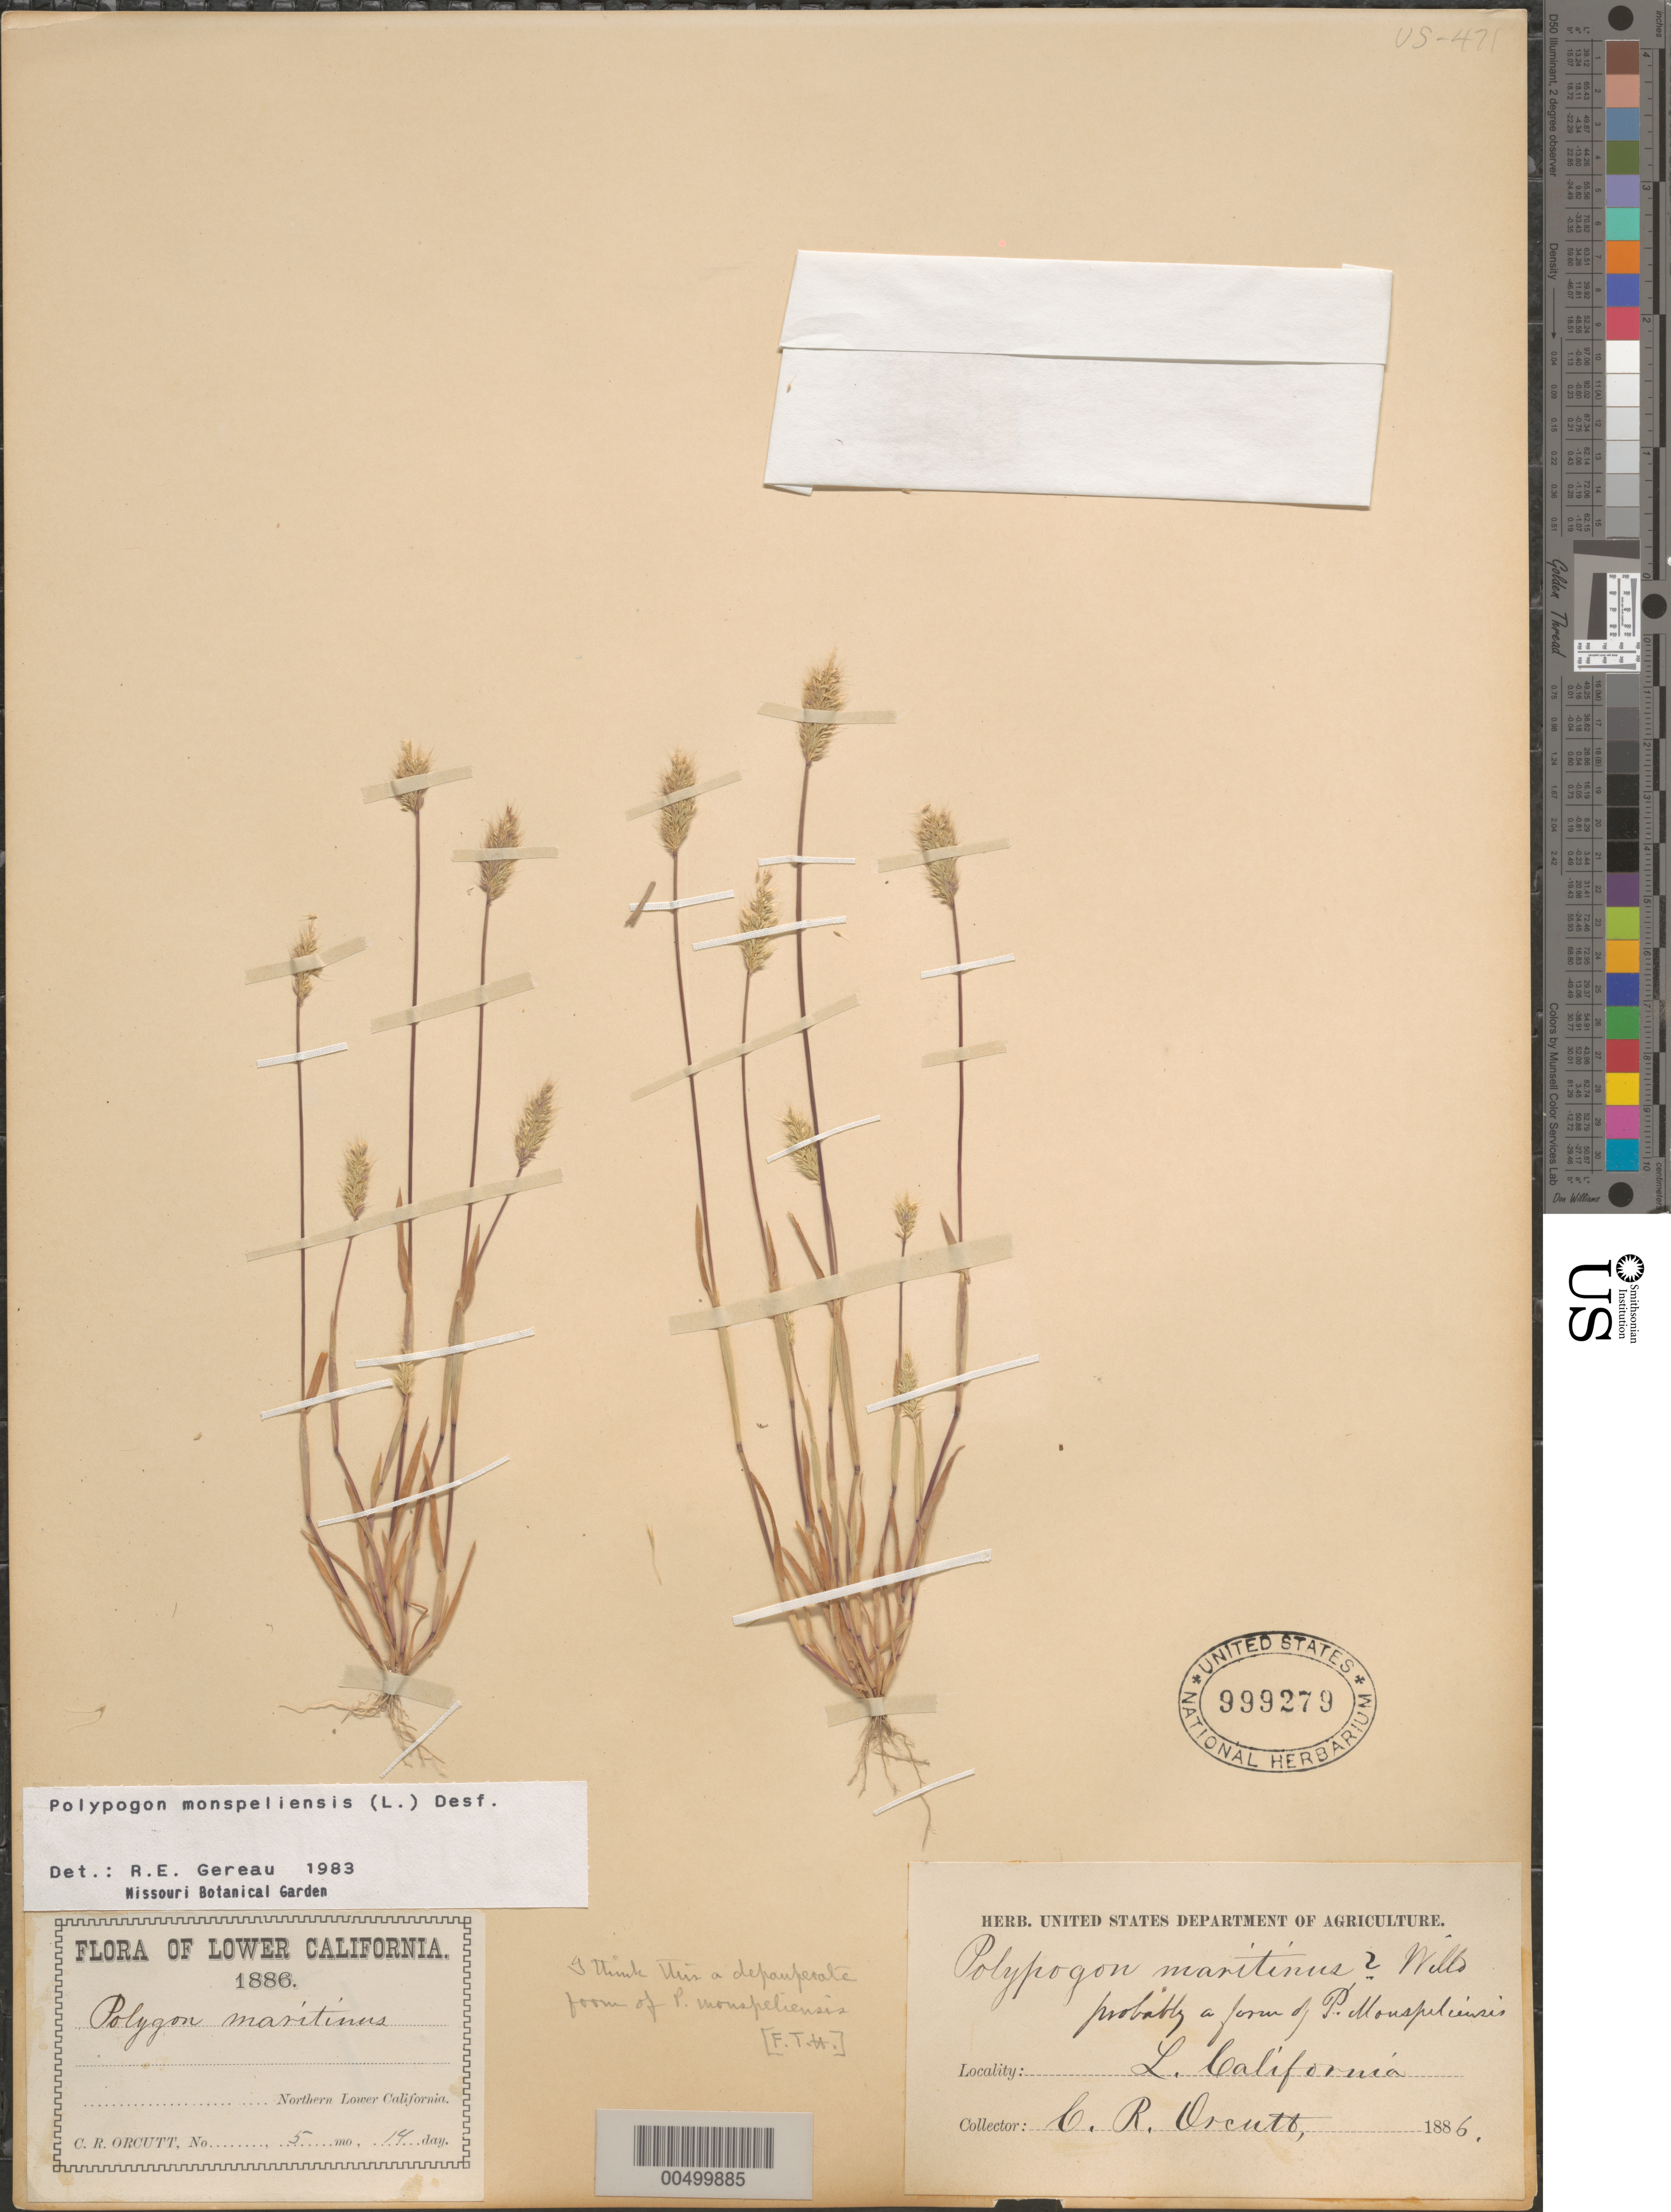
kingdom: Plantae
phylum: Tracheophyta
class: Liliopsida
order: Poales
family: Poaceae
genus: Polypogon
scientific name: Polypogon monspeliensis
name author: (L.) Desf.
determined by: Gereau, R. E.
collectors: C. R. Orcutt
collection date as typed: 14 May 1886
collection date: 1886-05-14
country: Mexico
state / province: Baja California Norte / Baja California Sur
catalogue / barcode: US 999279